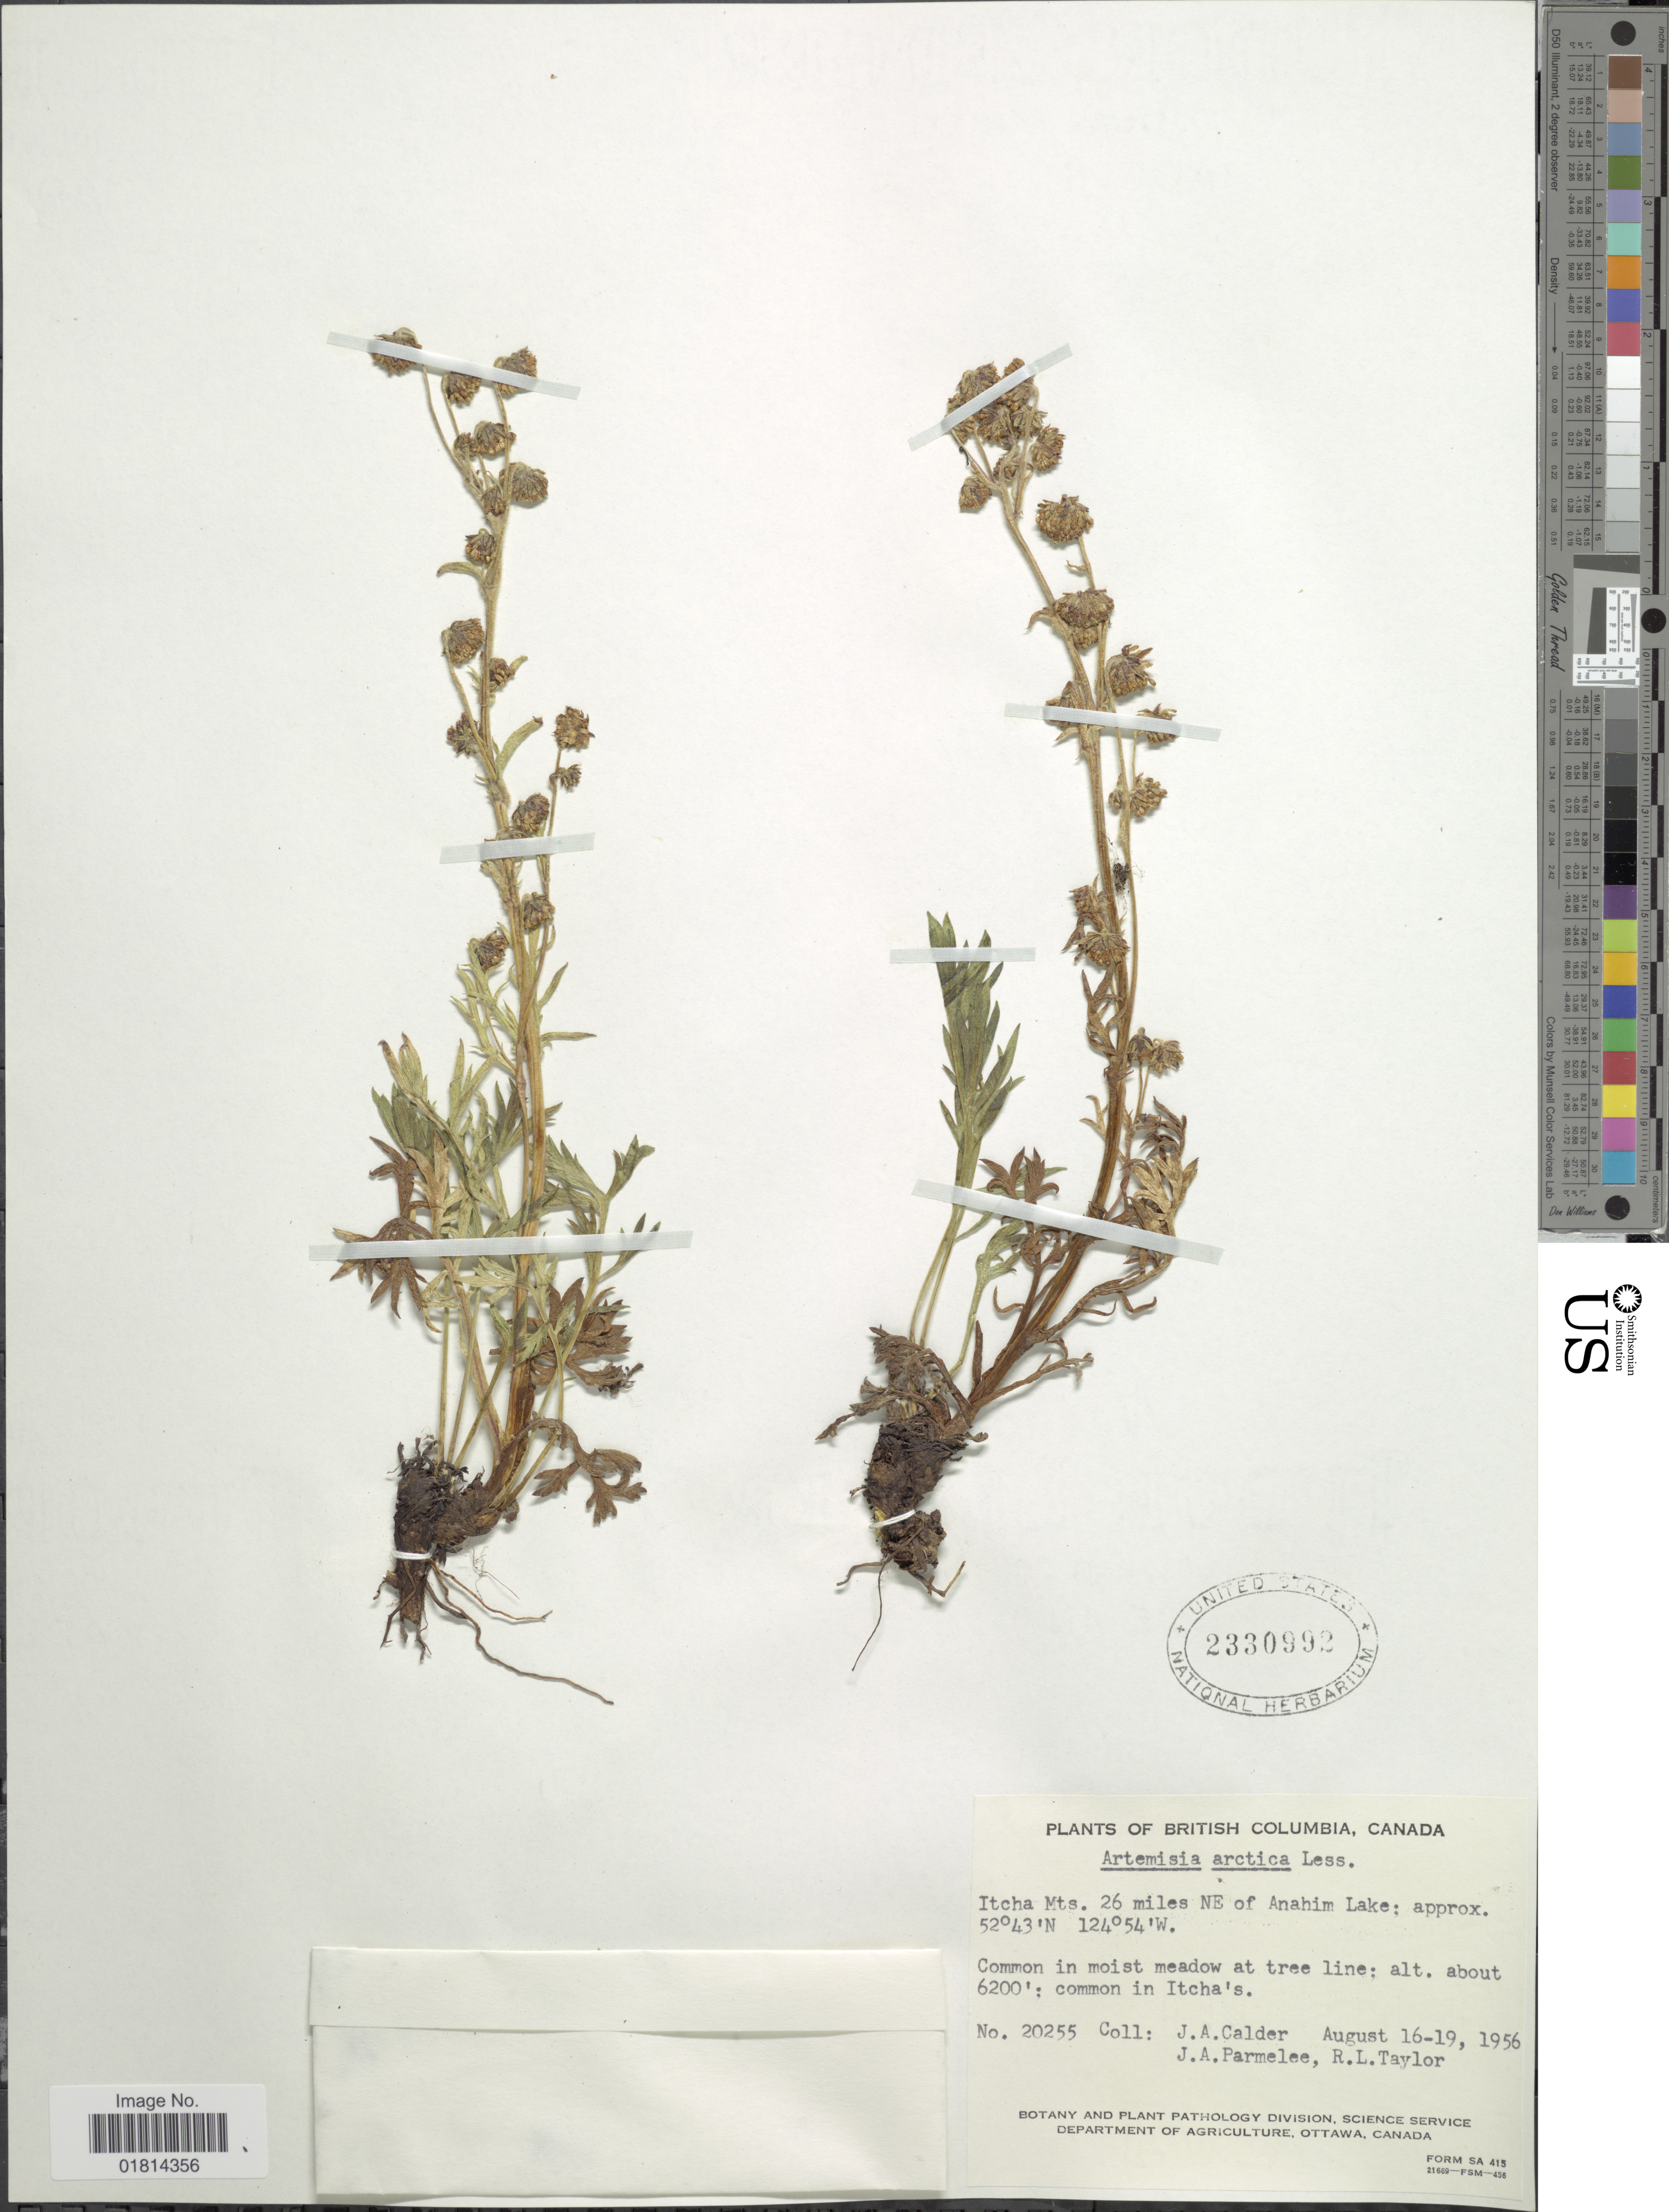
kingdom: Plantae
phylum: Tracheophyta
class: Magnoliopsida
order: Asterales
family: Asteraceae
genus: Artemisia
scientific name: Artemisia arctica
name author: Less.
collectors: J. A. Calder, J. A. Parmelee & R. Taylor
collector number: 20255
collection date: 1956-08-16/1956-08-19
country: Canada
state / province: British Columbia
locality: Itcha Mts. 26 miles NE of Anahim Lake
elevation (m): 1890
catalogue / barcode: US 2330992